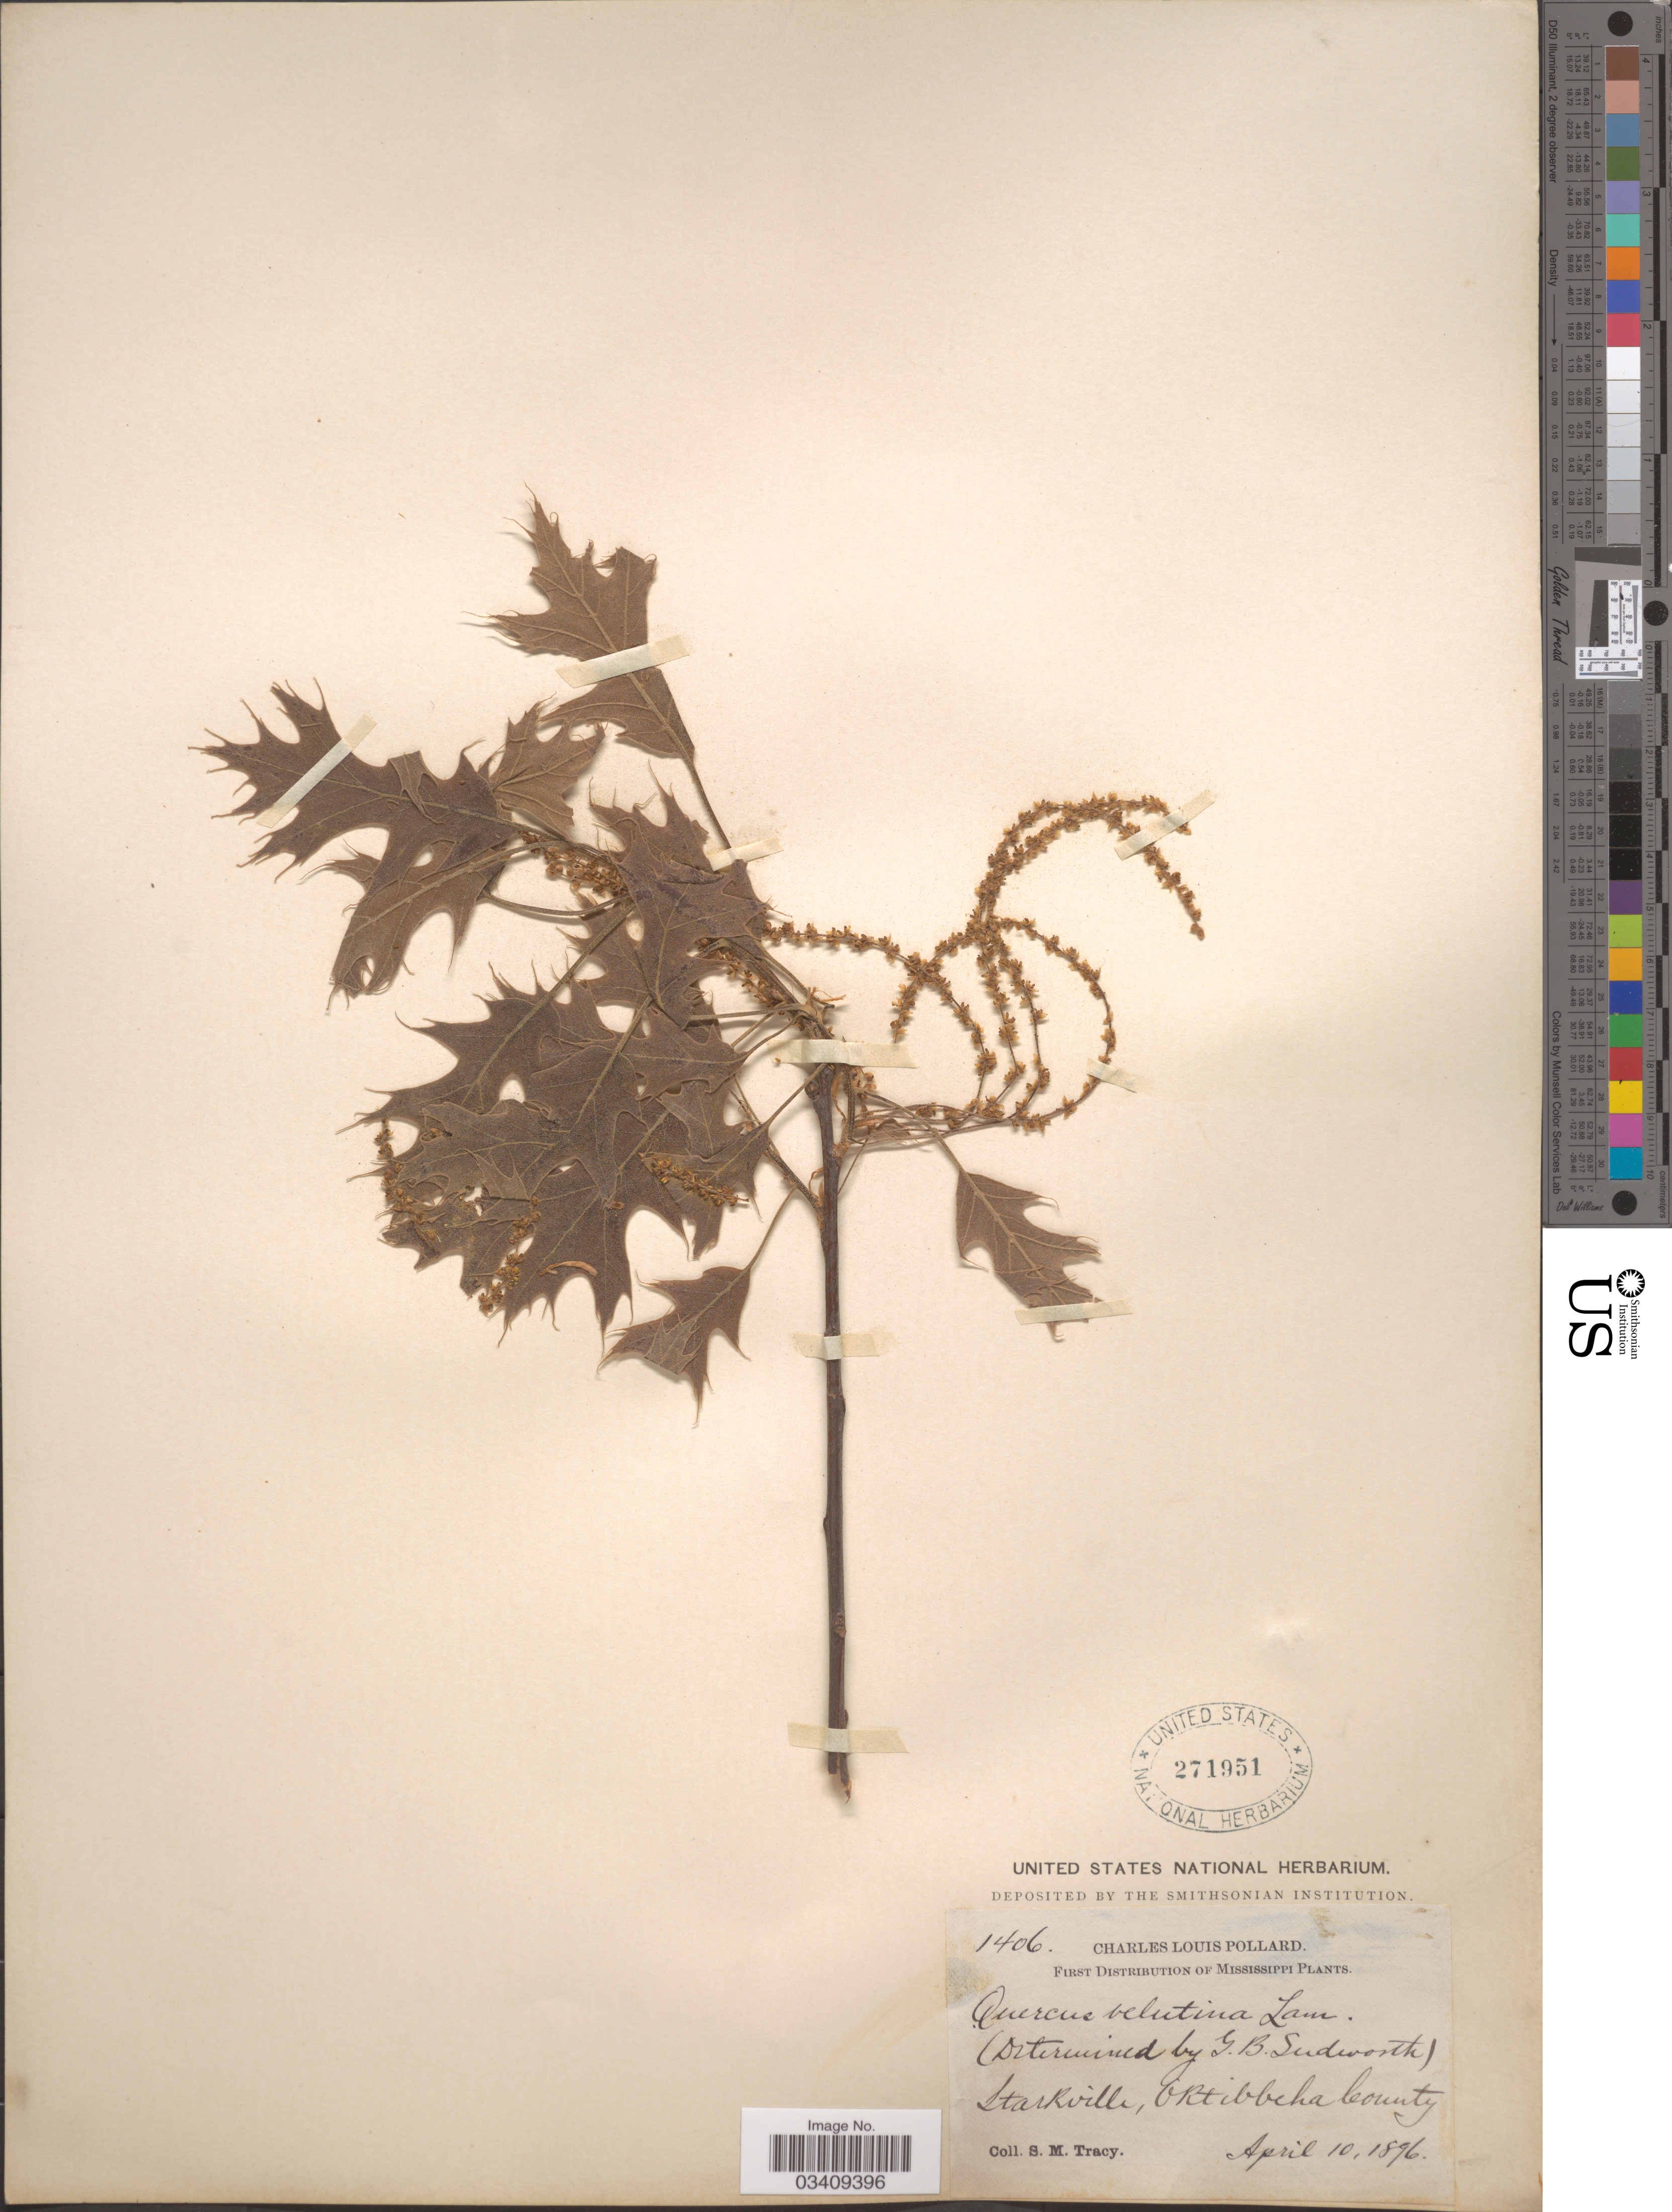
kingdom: Plantae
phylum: Tracheophyta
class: Magnoliopsida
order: Fagales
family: Fagaceae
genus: Quercus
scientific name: Quercus velutina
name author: Lam.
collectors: S. M. Tracy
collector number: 1406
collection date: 1896-04-10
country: United States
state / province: Mississippi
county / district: Oktibbeha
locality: Starkville, Oktibbeha County.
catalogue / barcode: US 271951